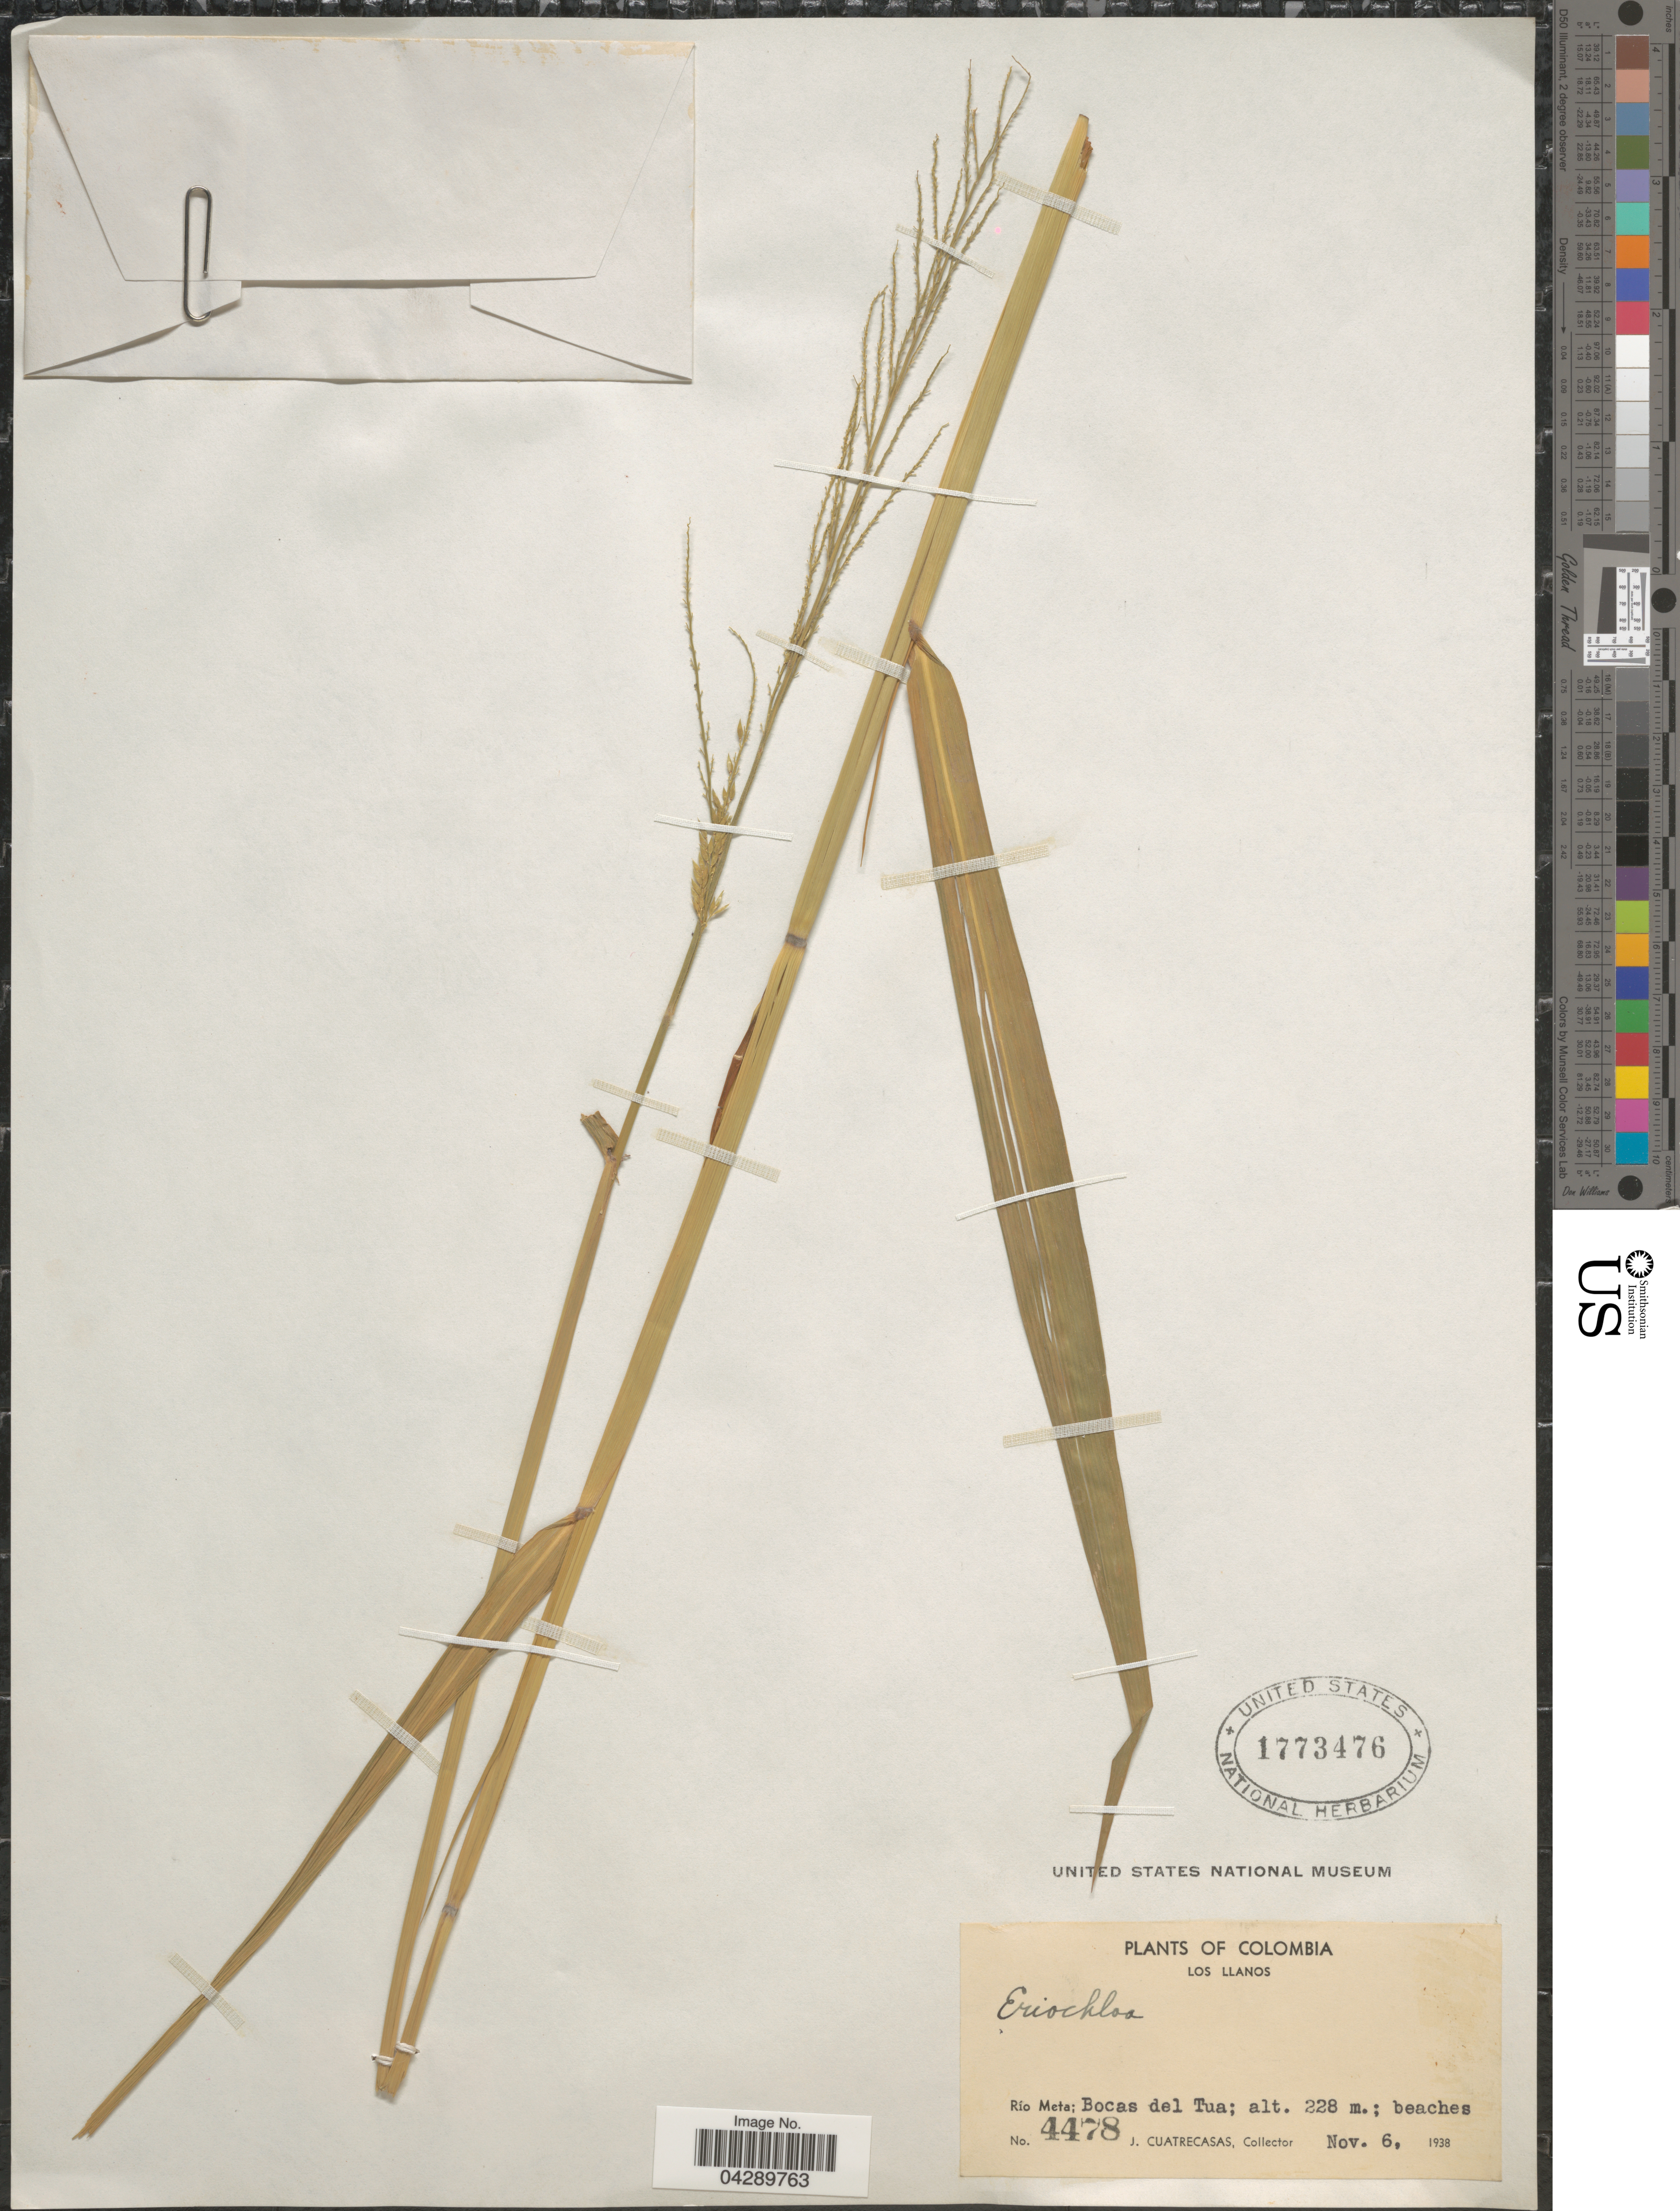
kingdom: Plantae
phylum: Tracheophyta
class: Liliopsida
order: Poales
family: Poaceae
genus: Eriochloa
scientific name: Eriochloa sp.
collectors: J. Cuatrecasas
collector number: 4478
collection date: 1938-11-06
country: Colombia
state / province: Meta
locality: Los Llanos. Río Meta; Bocas del Tua.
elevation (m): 228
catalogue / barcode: US 1773476